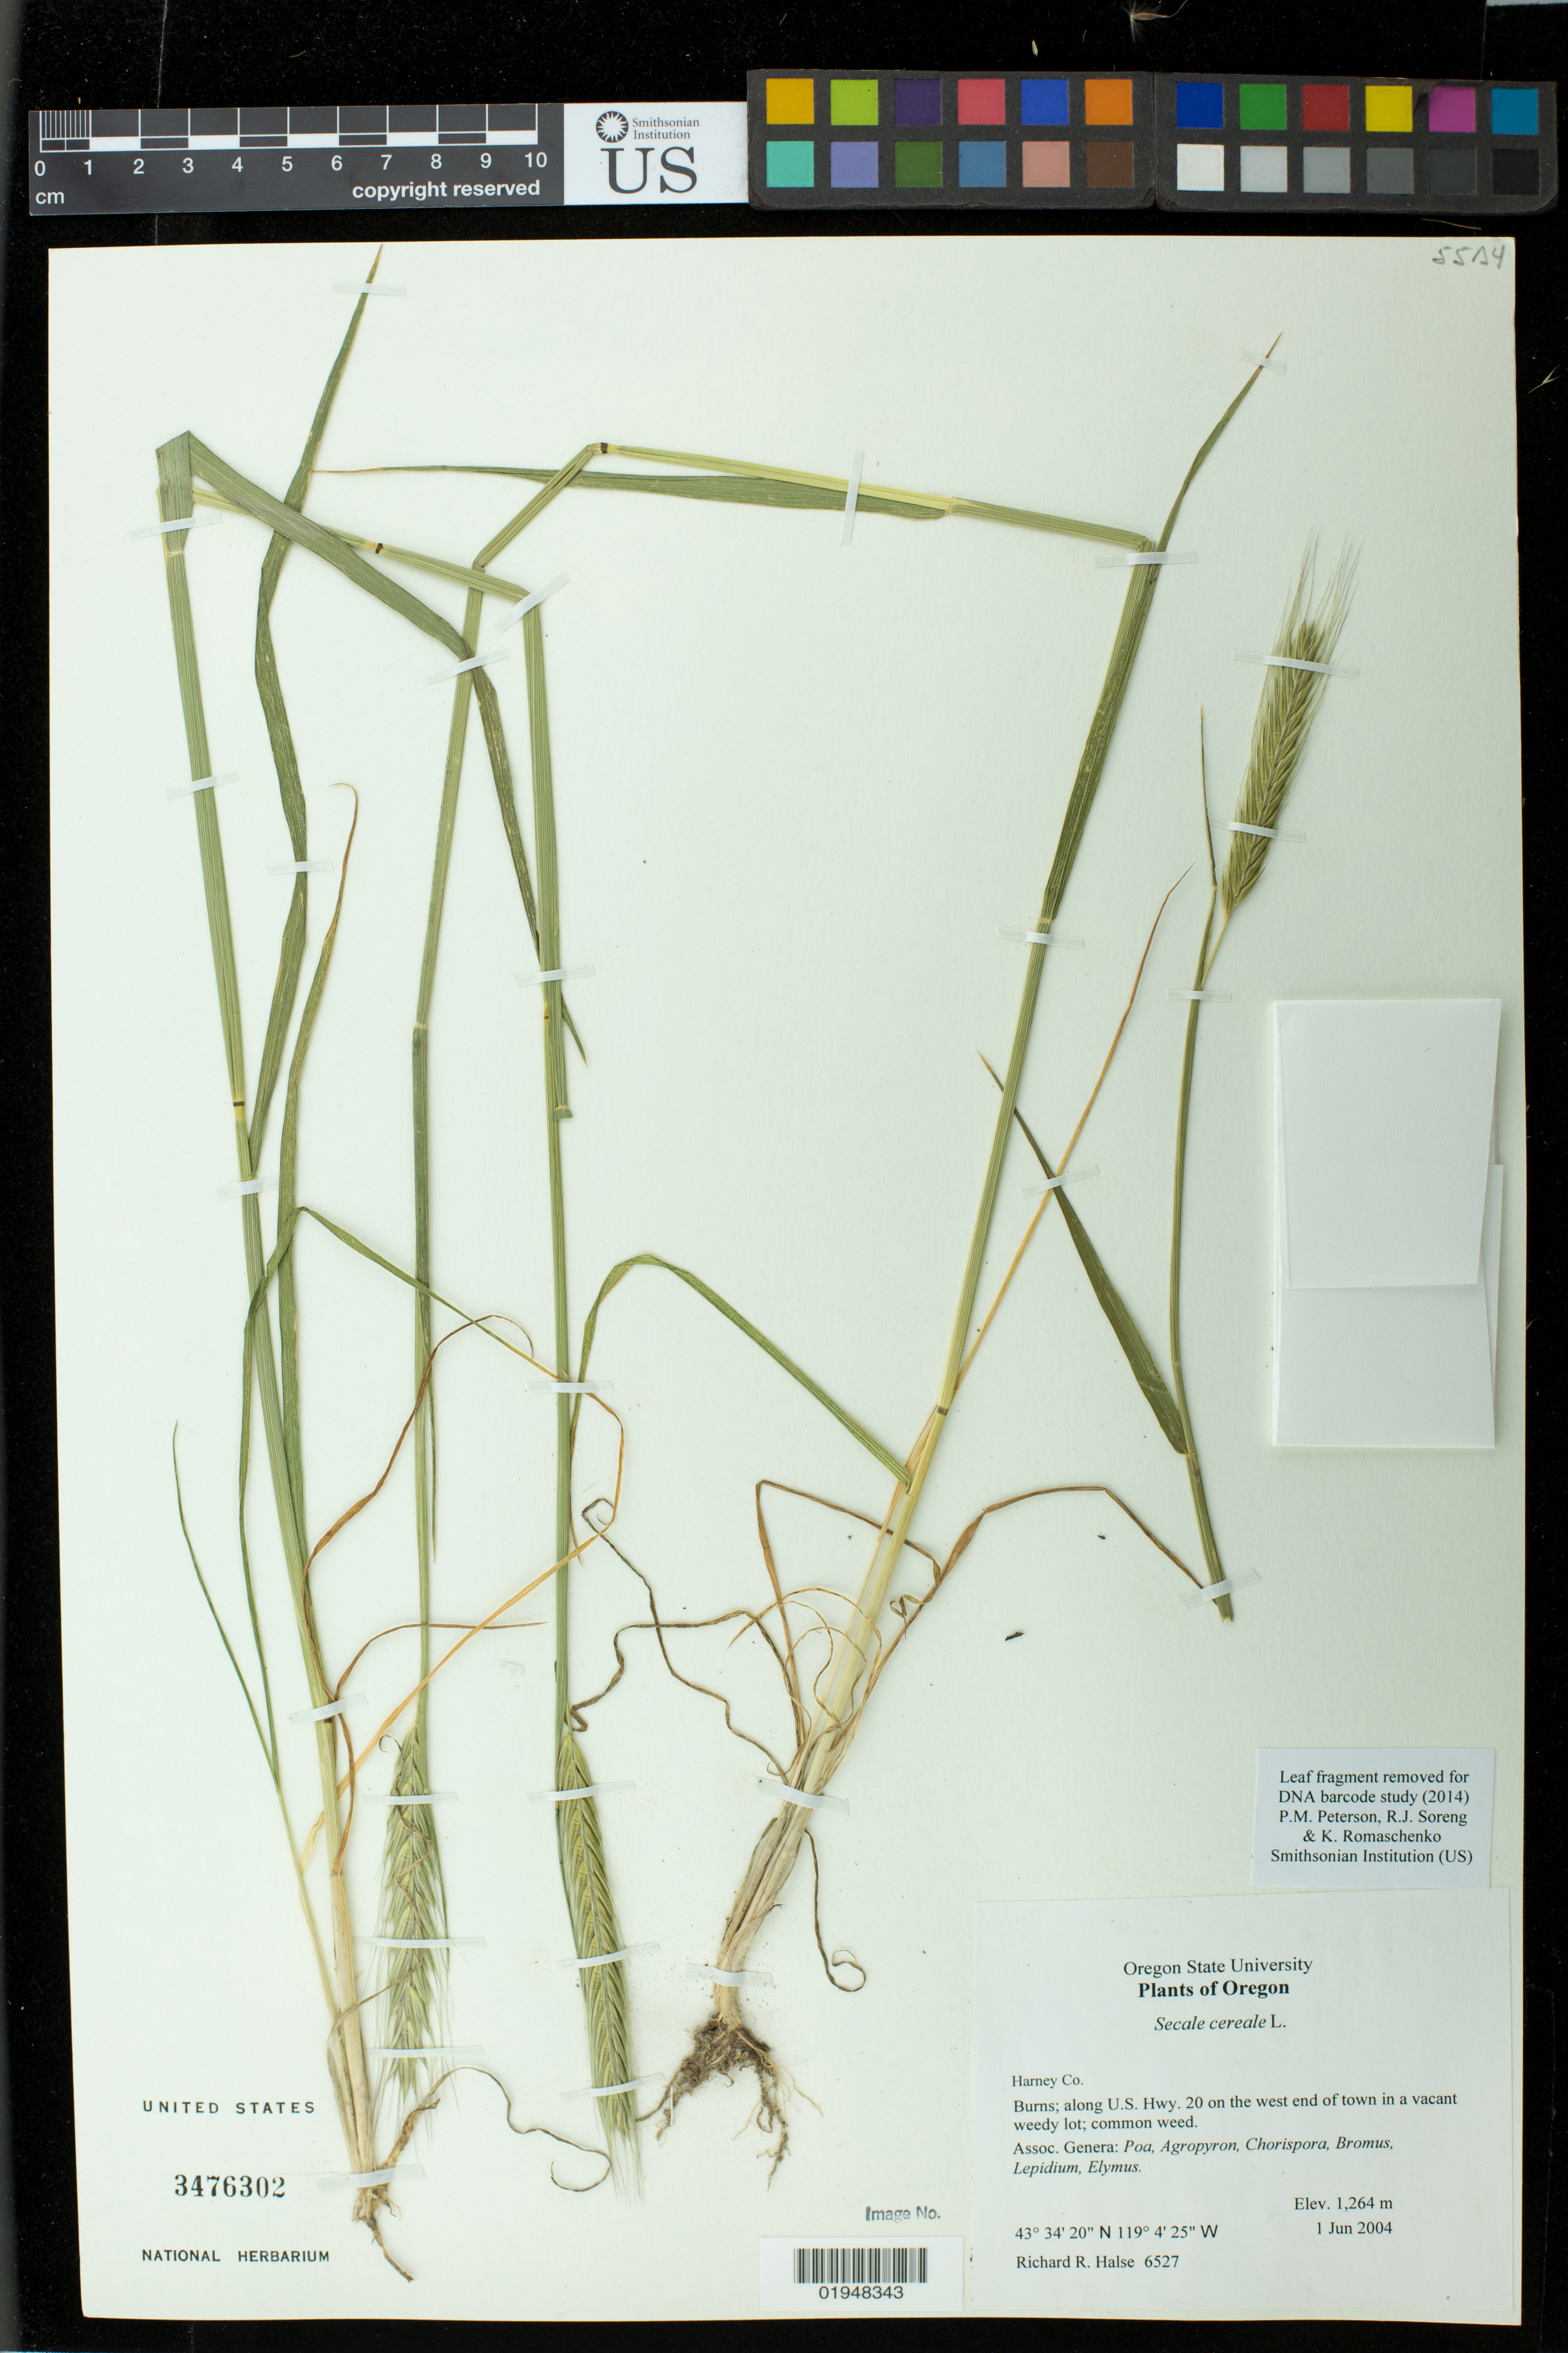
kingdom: Plantae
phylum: Tracheophyta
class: Liliopsida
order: Poales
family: Poaceae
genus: Secale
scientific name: Secale cereale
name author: L.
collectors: R. Halse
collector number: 6527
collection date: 2004-06-01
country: United States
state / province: Oregon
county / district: Harney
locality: Burns; along U.S. Hwy. 20, west end of town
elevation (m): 1264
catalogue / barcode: US 3476302